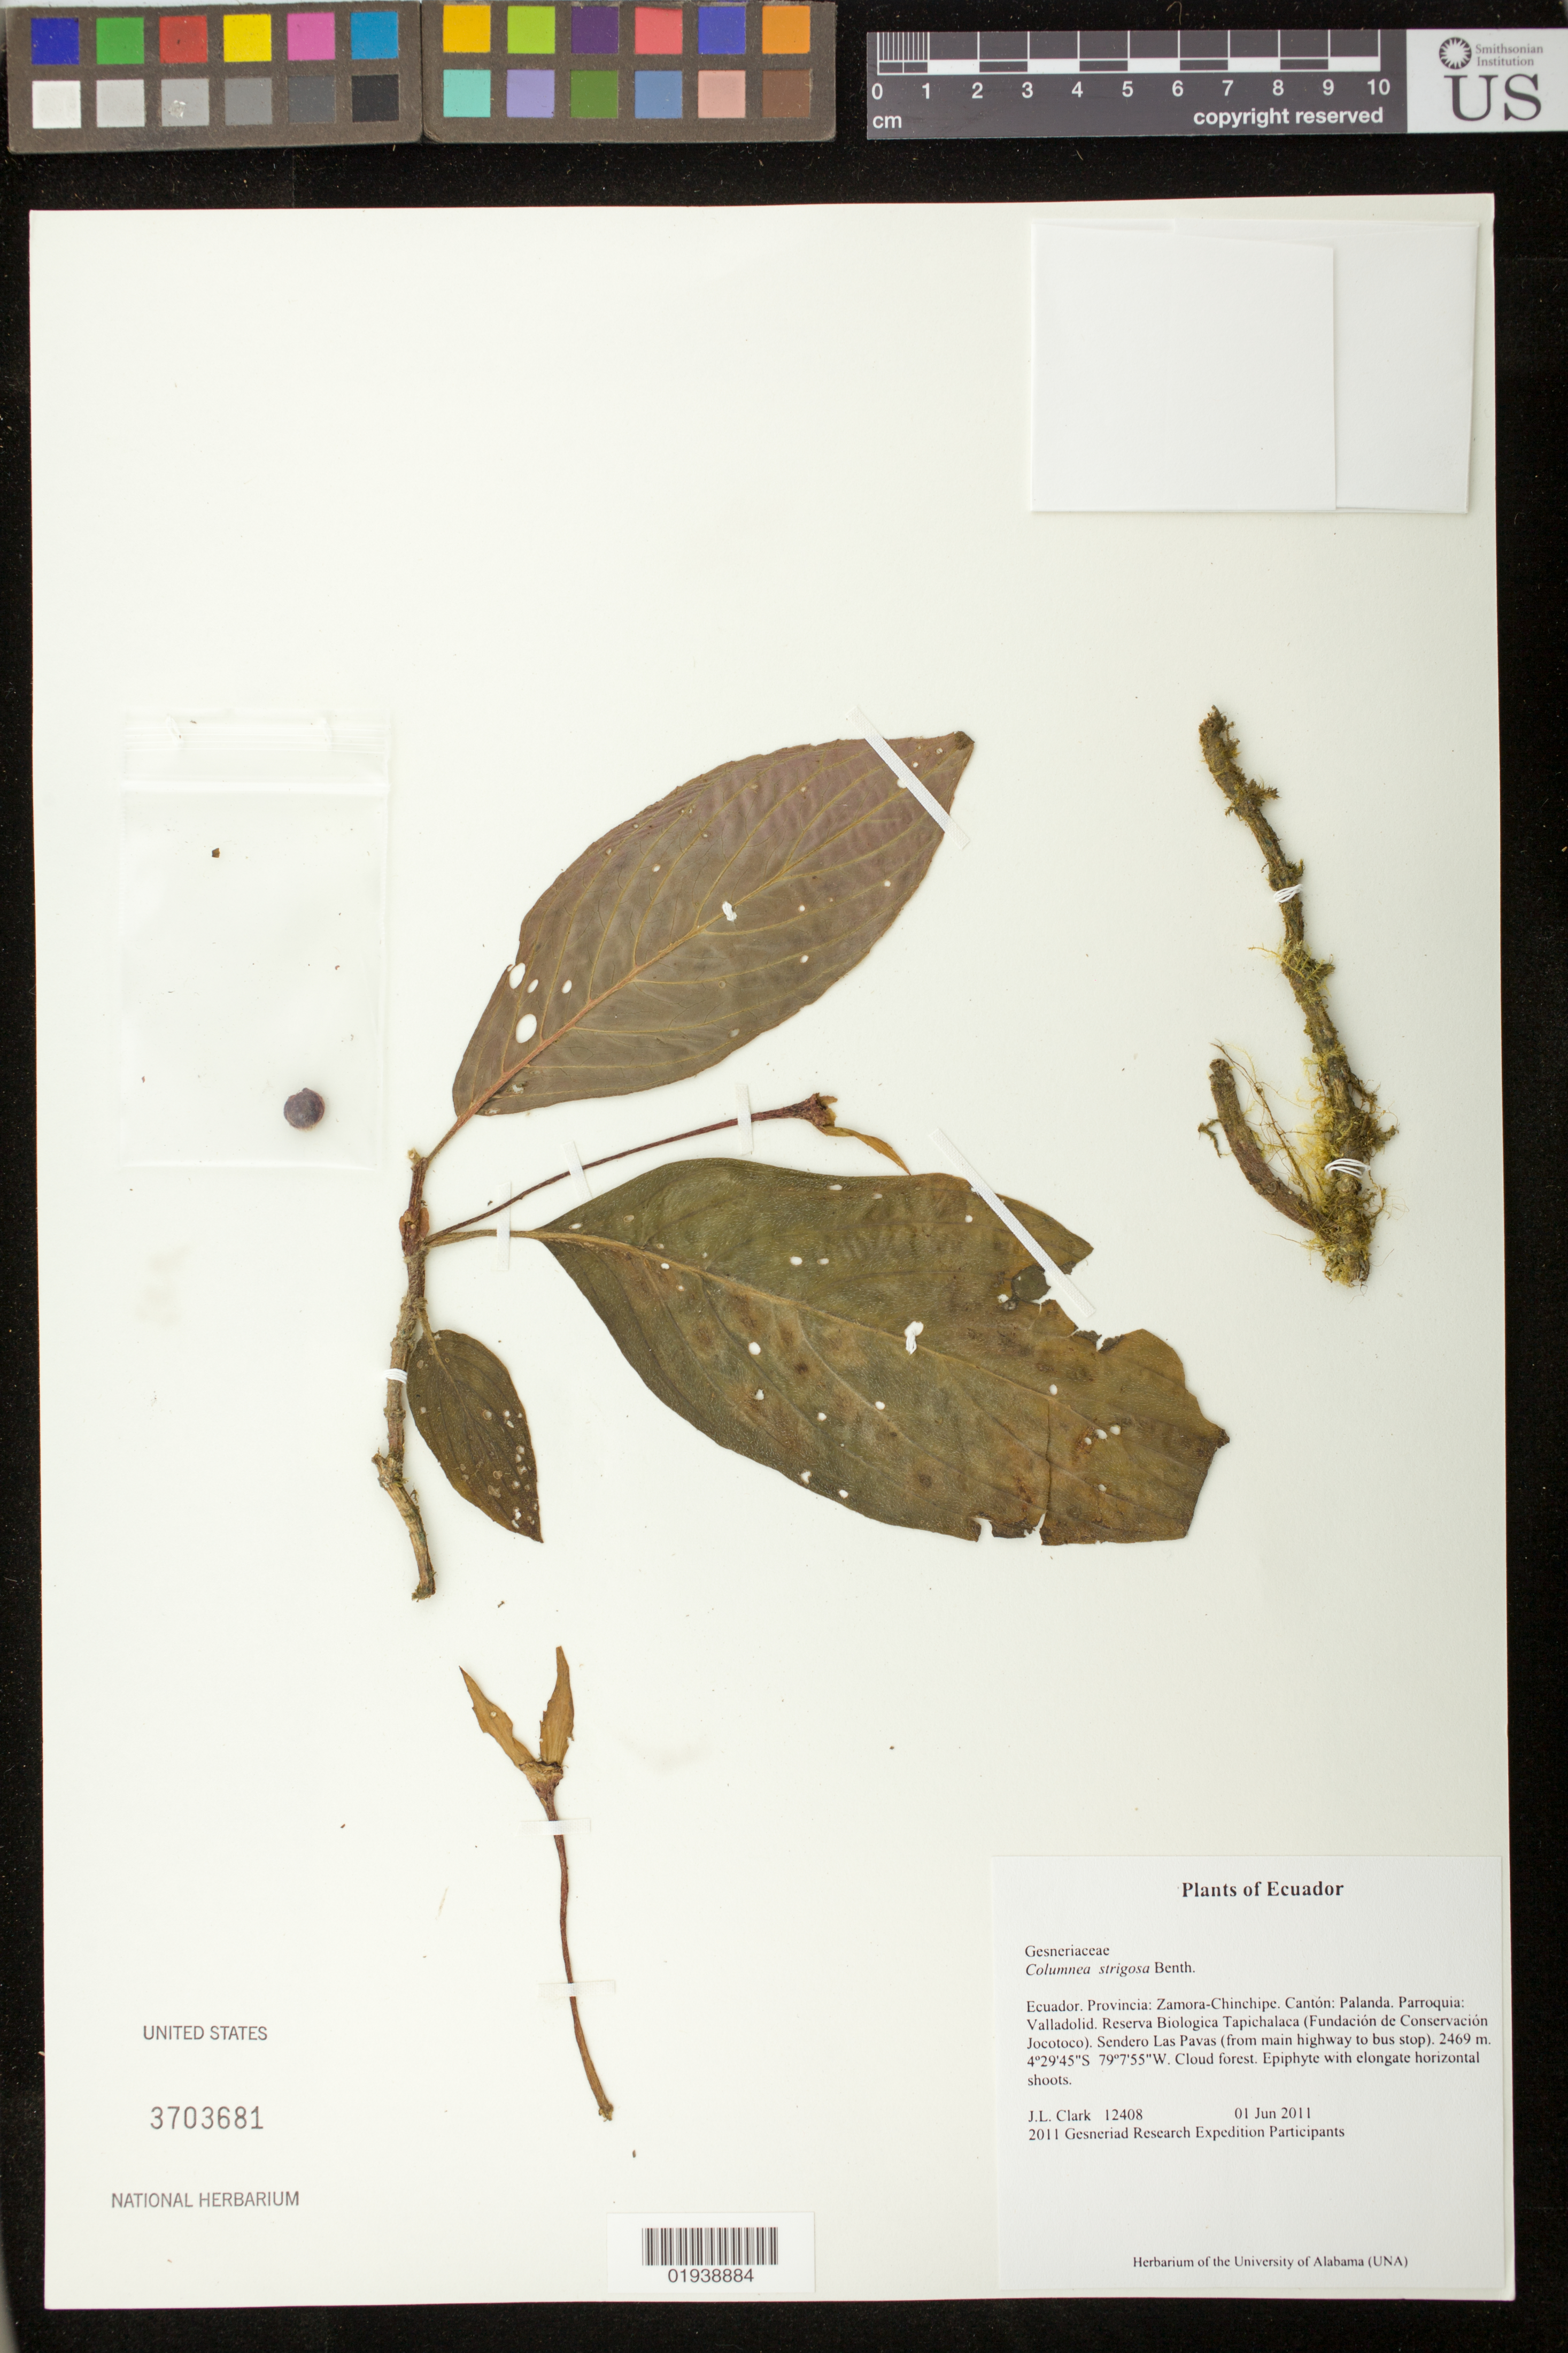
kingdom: Plantae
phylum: Tracheophyta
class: Magnoliopsida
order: Lamiales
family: Gesneriaceae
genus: Columnea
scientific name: Columnea strigosa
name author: Benth.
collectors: J. L. Clark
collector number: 12408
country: Ecuador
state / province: Zamora-Chinchipe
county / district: Canton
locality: Palanda, Parroquia, Valladolid Reserva Biologica Tapichalaca, Fundacion de Conservacipon Jocotoco, Sendero Las Pavas, from main highway to bus stop.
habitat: Cloud forest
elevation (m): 2469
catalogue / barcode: US 3703681